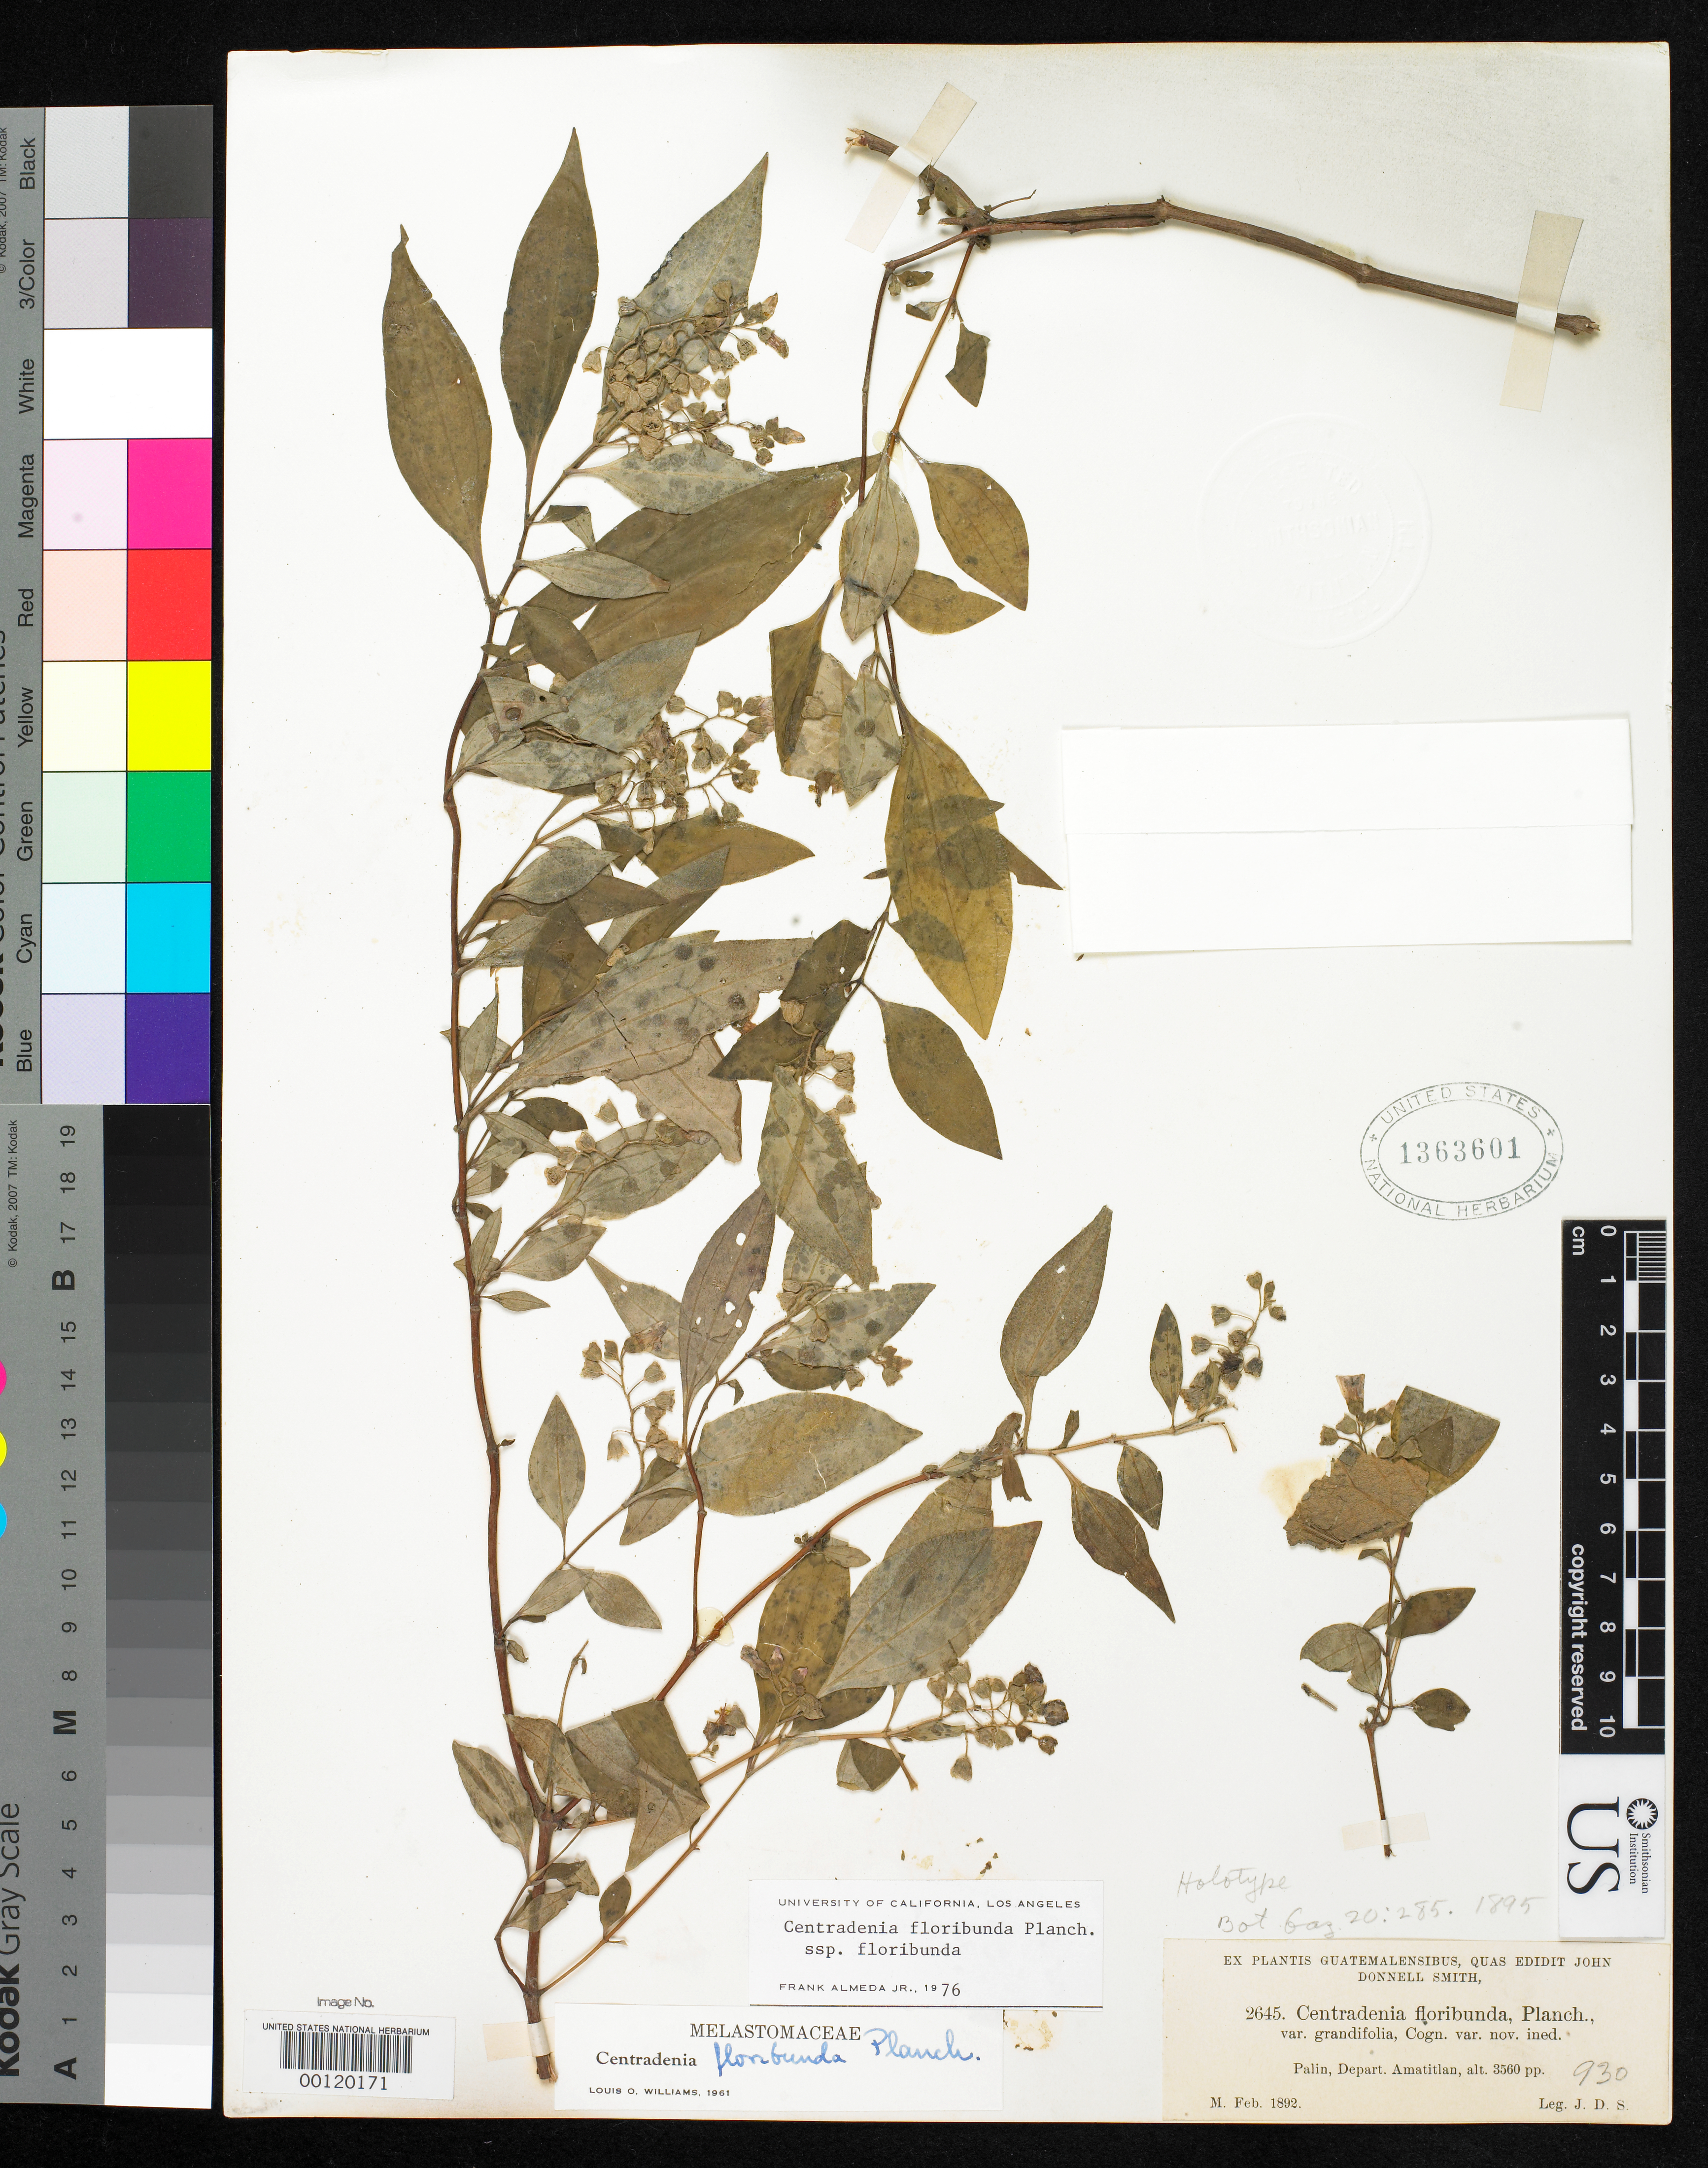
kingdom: Plantae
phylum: Tracheophyta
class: Magnoliopsida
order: Myrtales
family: Melastomataceae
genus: Centradenia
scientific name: Centradenia floribunda var. grandifolia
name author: Cogn.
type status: Holotype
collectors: J. Donnell Smith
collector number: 2645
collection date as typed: Feb 1892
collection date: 1892-02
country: Guatemala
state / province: Escuintla / Guatemala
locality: Amatitlán, Palin.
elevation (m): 1085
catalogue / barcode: US 1363601